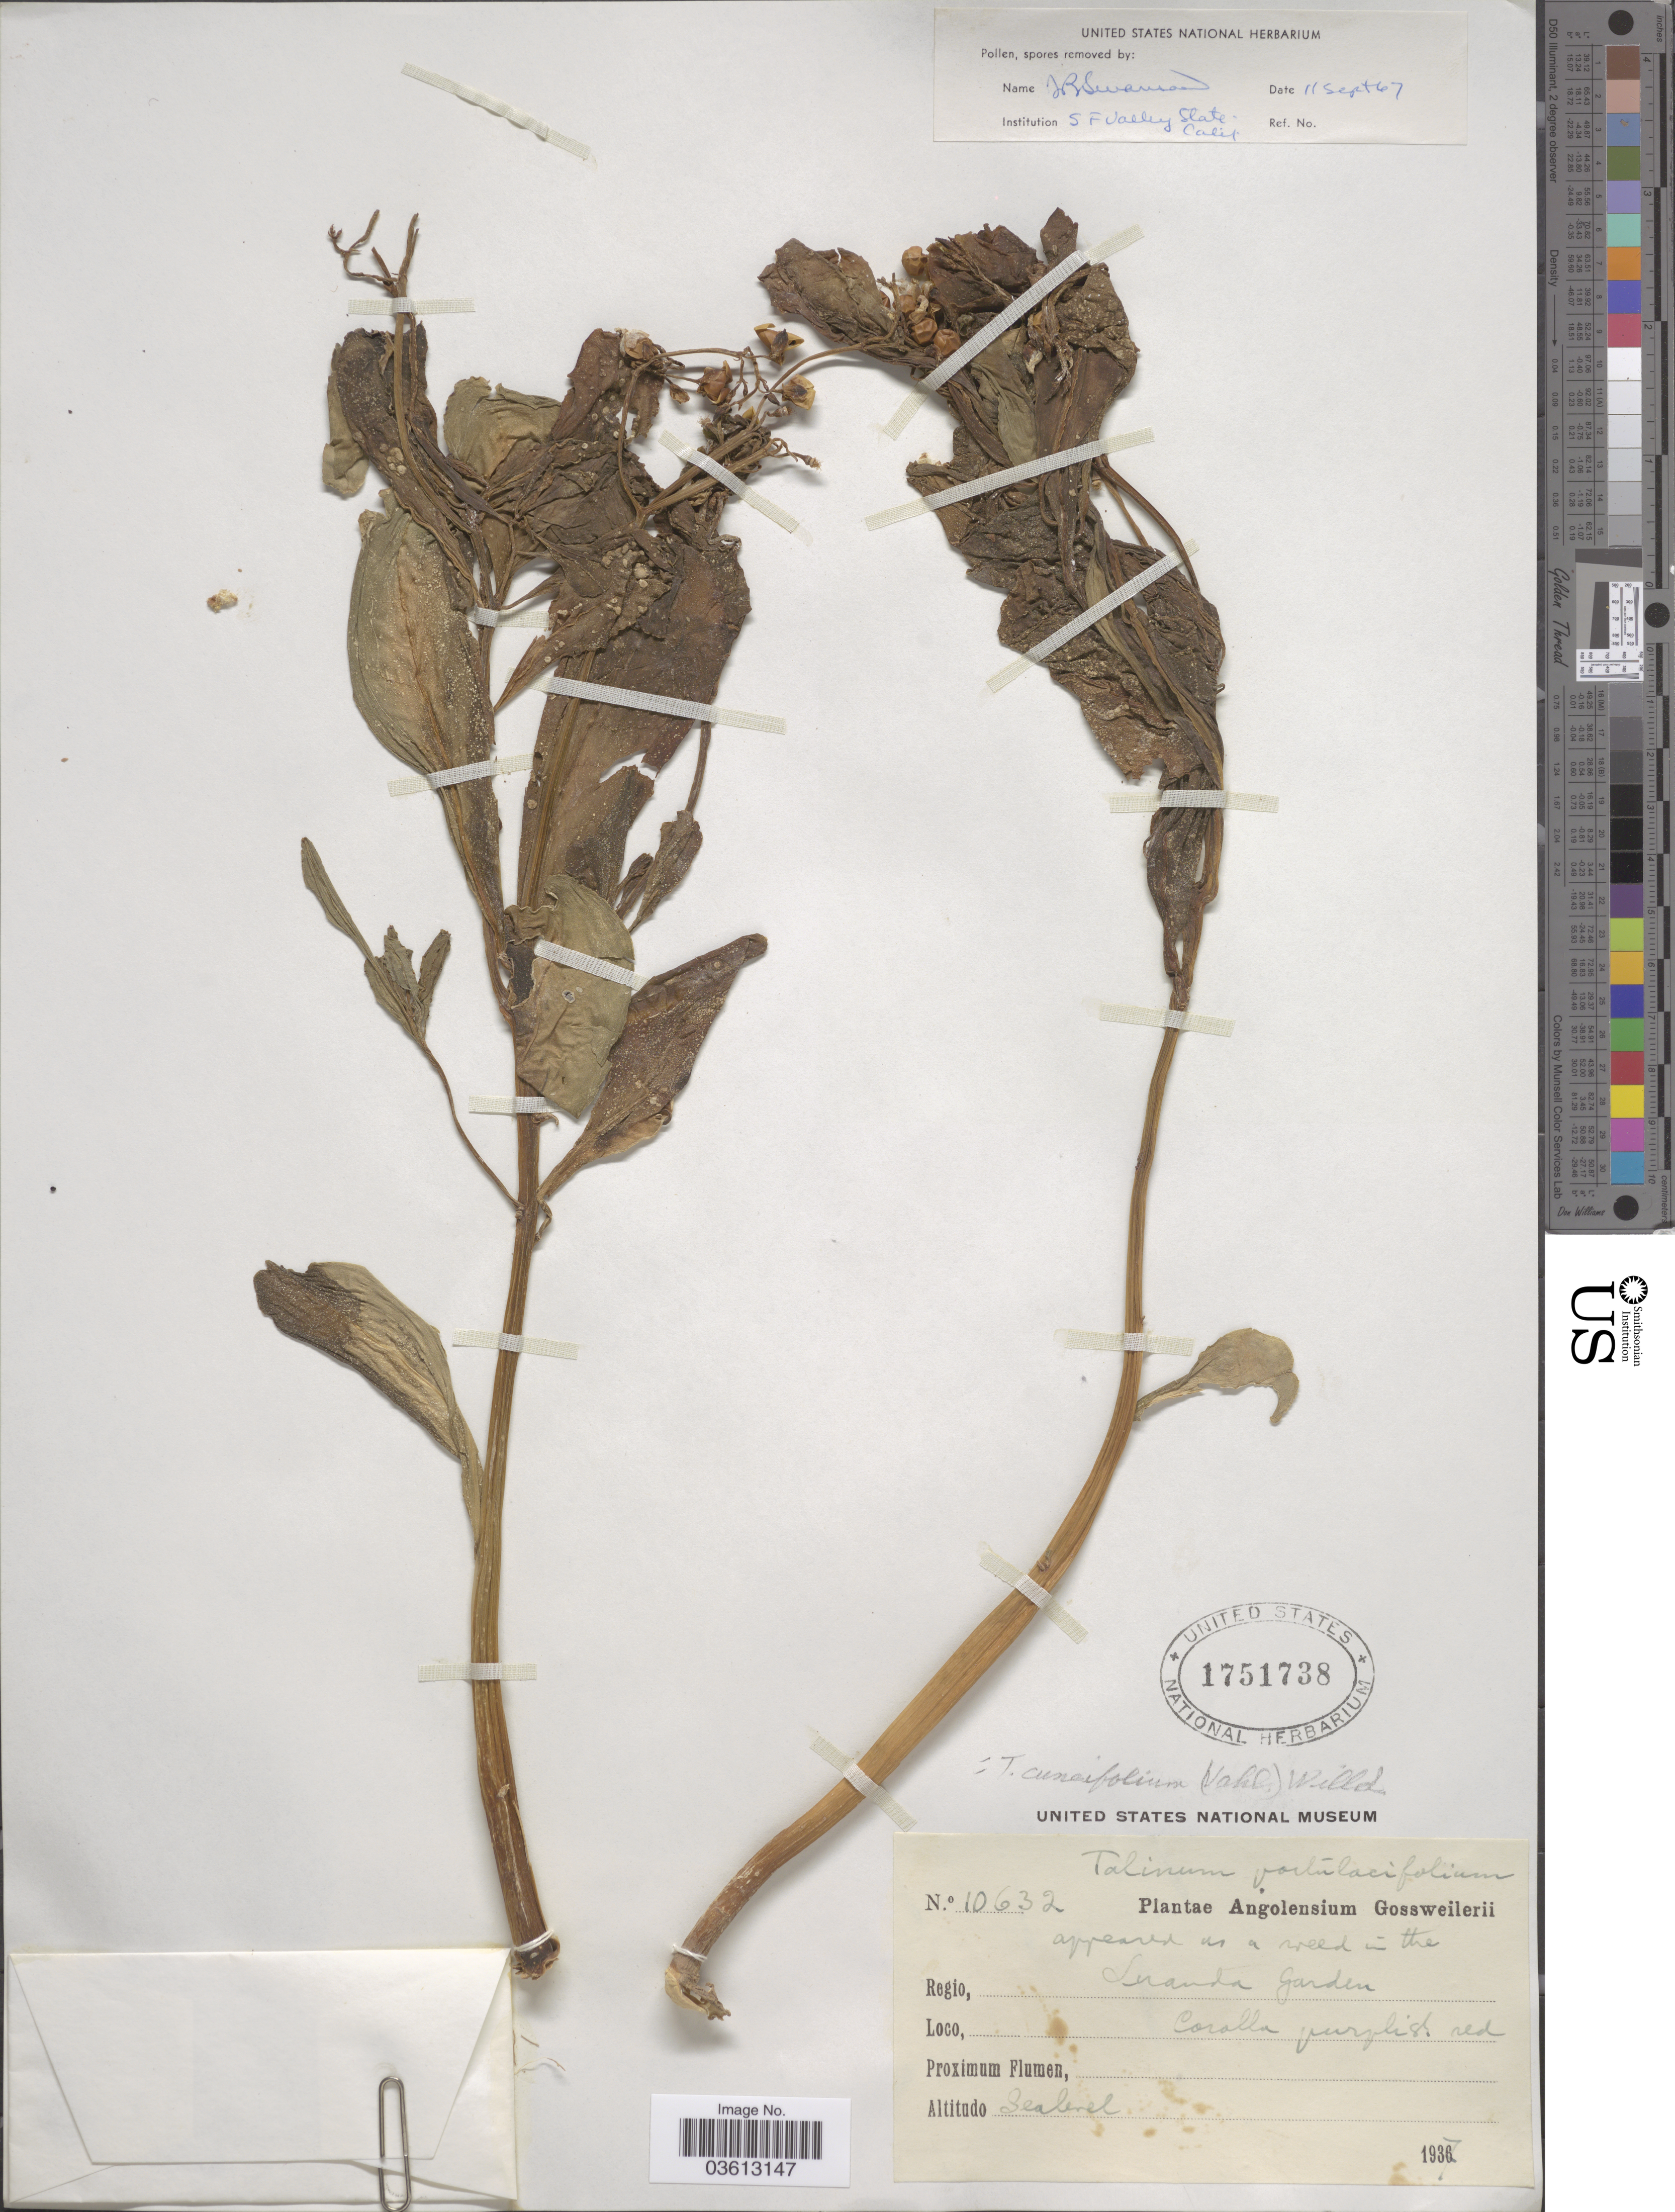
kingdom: Plantae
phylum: Tracheophyta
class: Magnoliopsida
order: Caryophyllales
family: Talinaceae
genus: Talinum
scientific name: Talinum cuneifolium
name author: (Vahl) Willd.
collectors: -. Gossweiler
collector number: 10632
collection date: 1937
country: Angola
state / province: Luanda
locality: Regio Luanda Garden.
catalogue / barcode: US 1751738